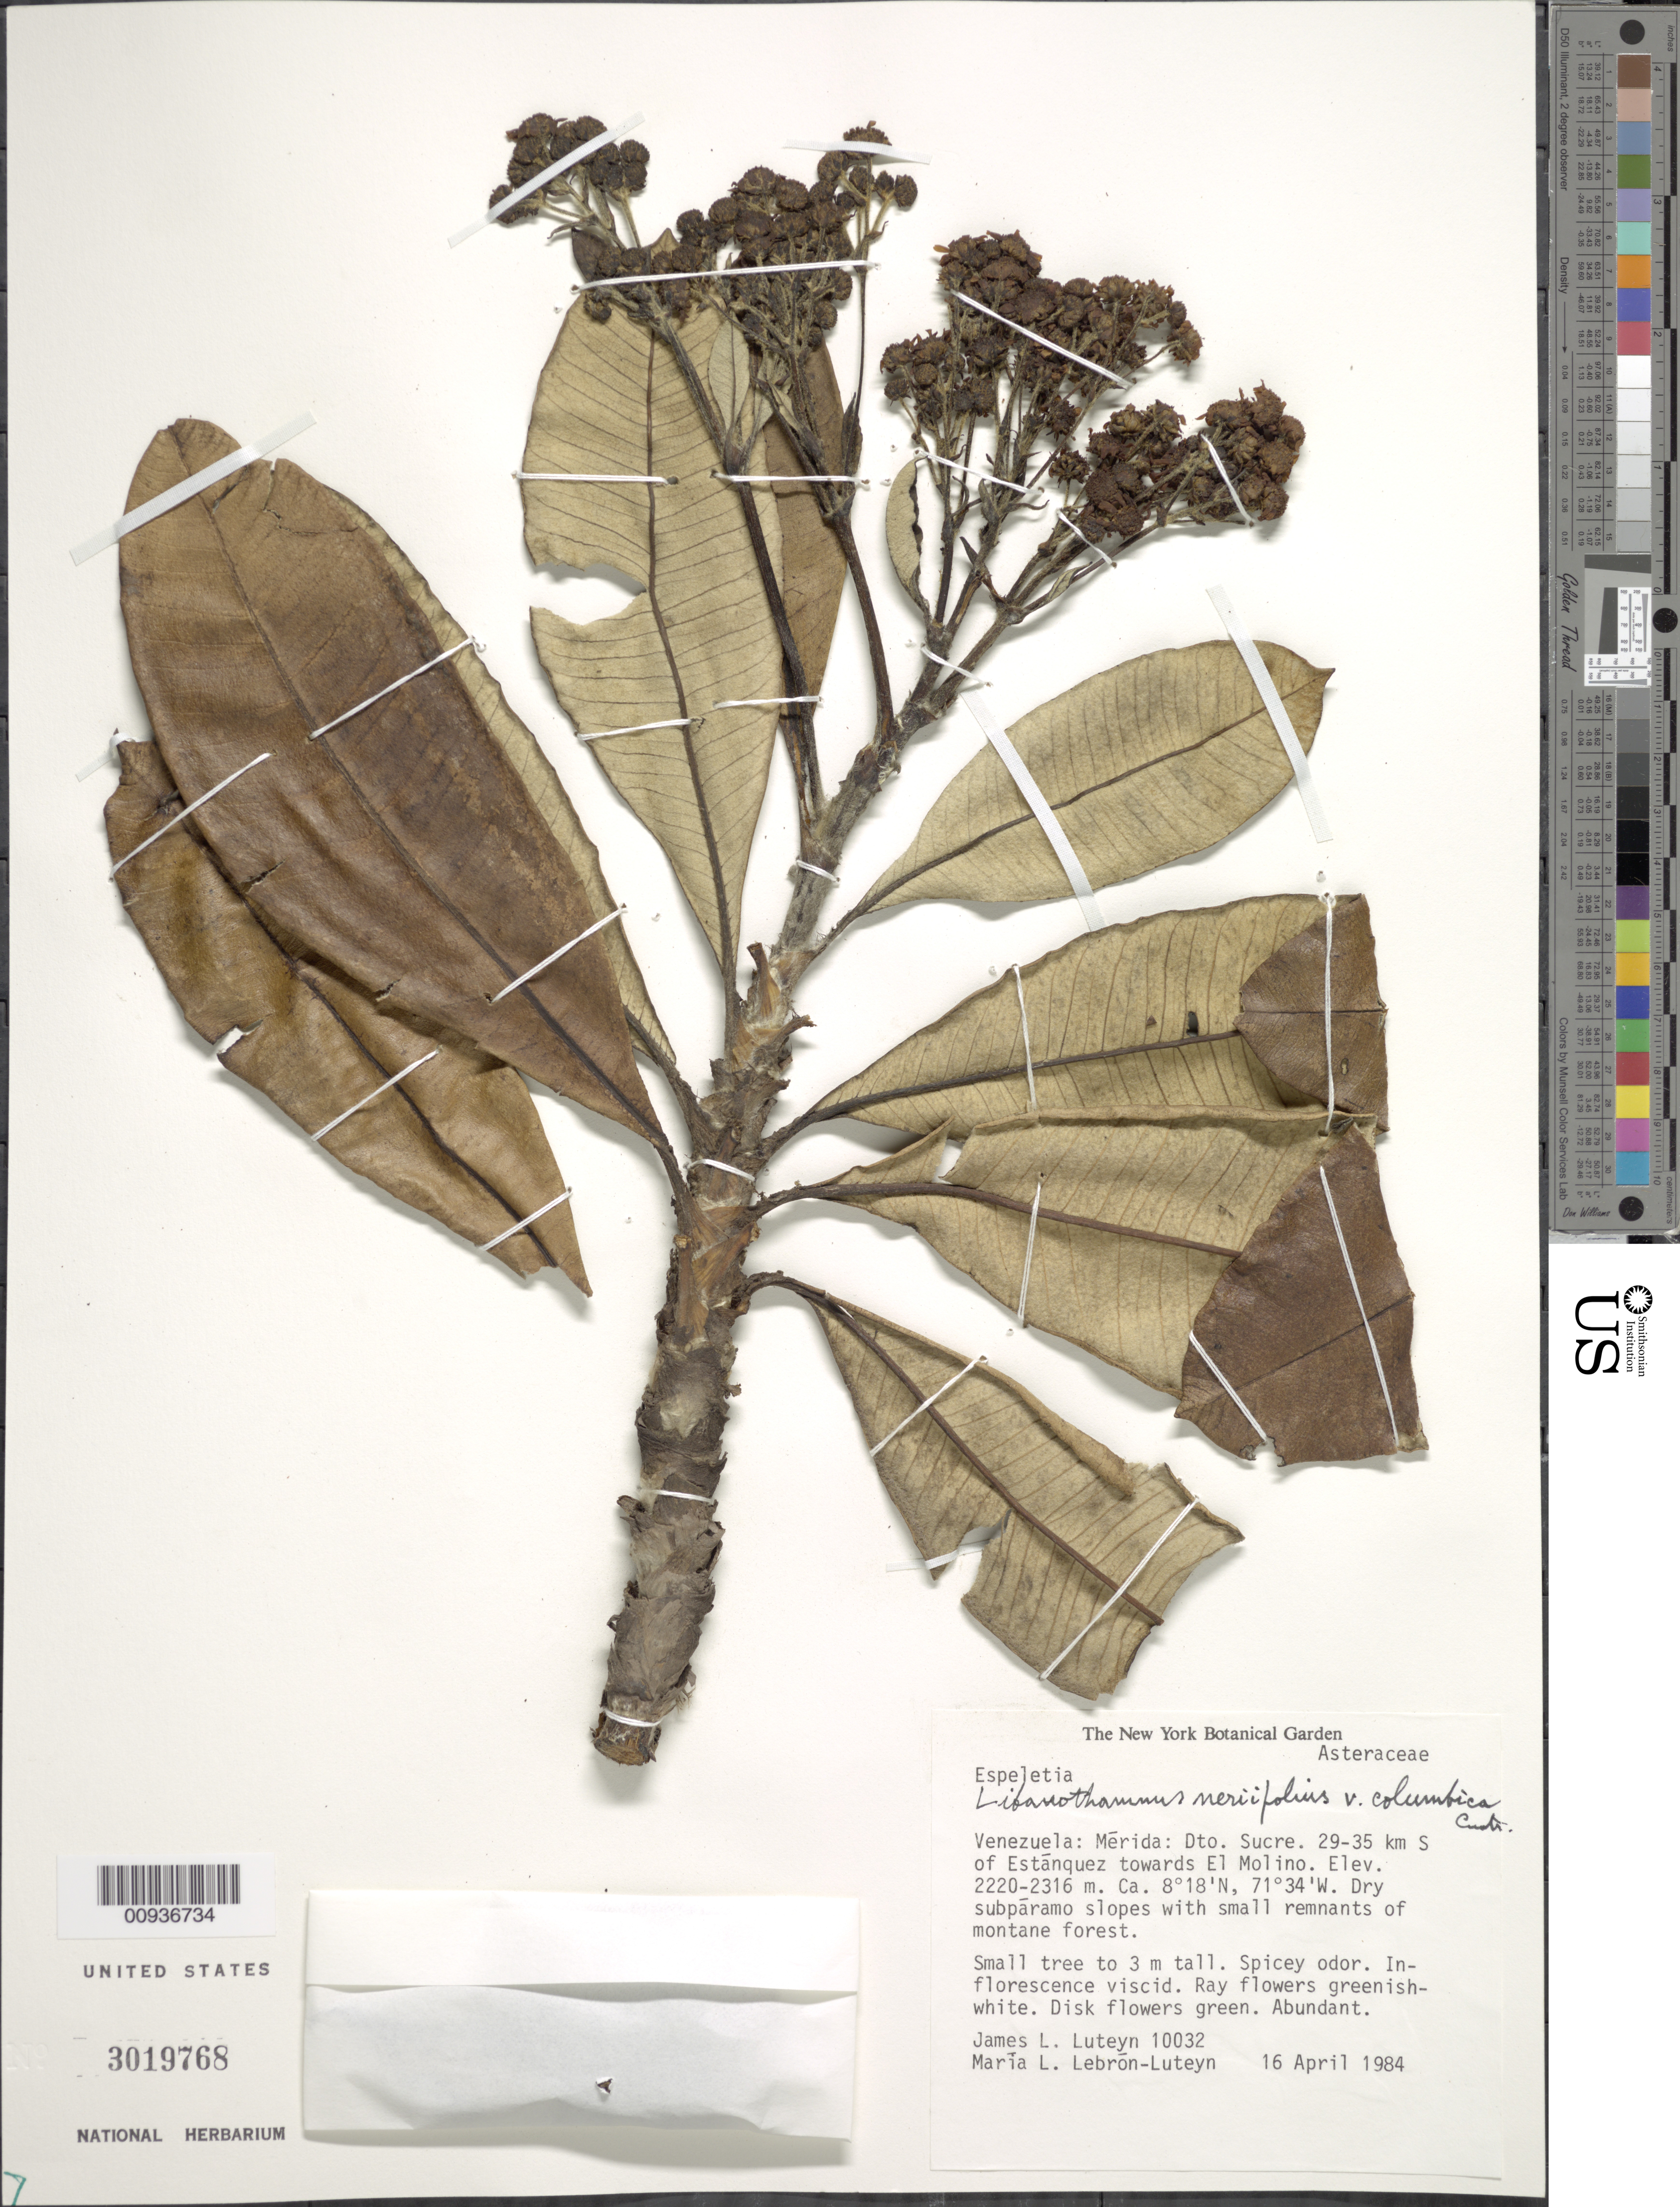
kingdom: Plantae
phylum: Tracheophyta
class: Magnoliopsida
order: Asterales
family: Asteraceae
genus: Libanothamnus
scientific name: Libanothamnus neriifolius var. columbicus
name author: (Cuatrec.) Cuatrec.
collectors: J. L. Luteyn & M. L. Lebrón-Luteyn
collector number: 10032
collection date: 1984-04-16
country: Venezuela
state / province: Mérida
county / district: Sucre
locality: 29-35 km S of Estanques towards El Molino.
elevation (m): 2220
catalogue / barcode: US 3019768